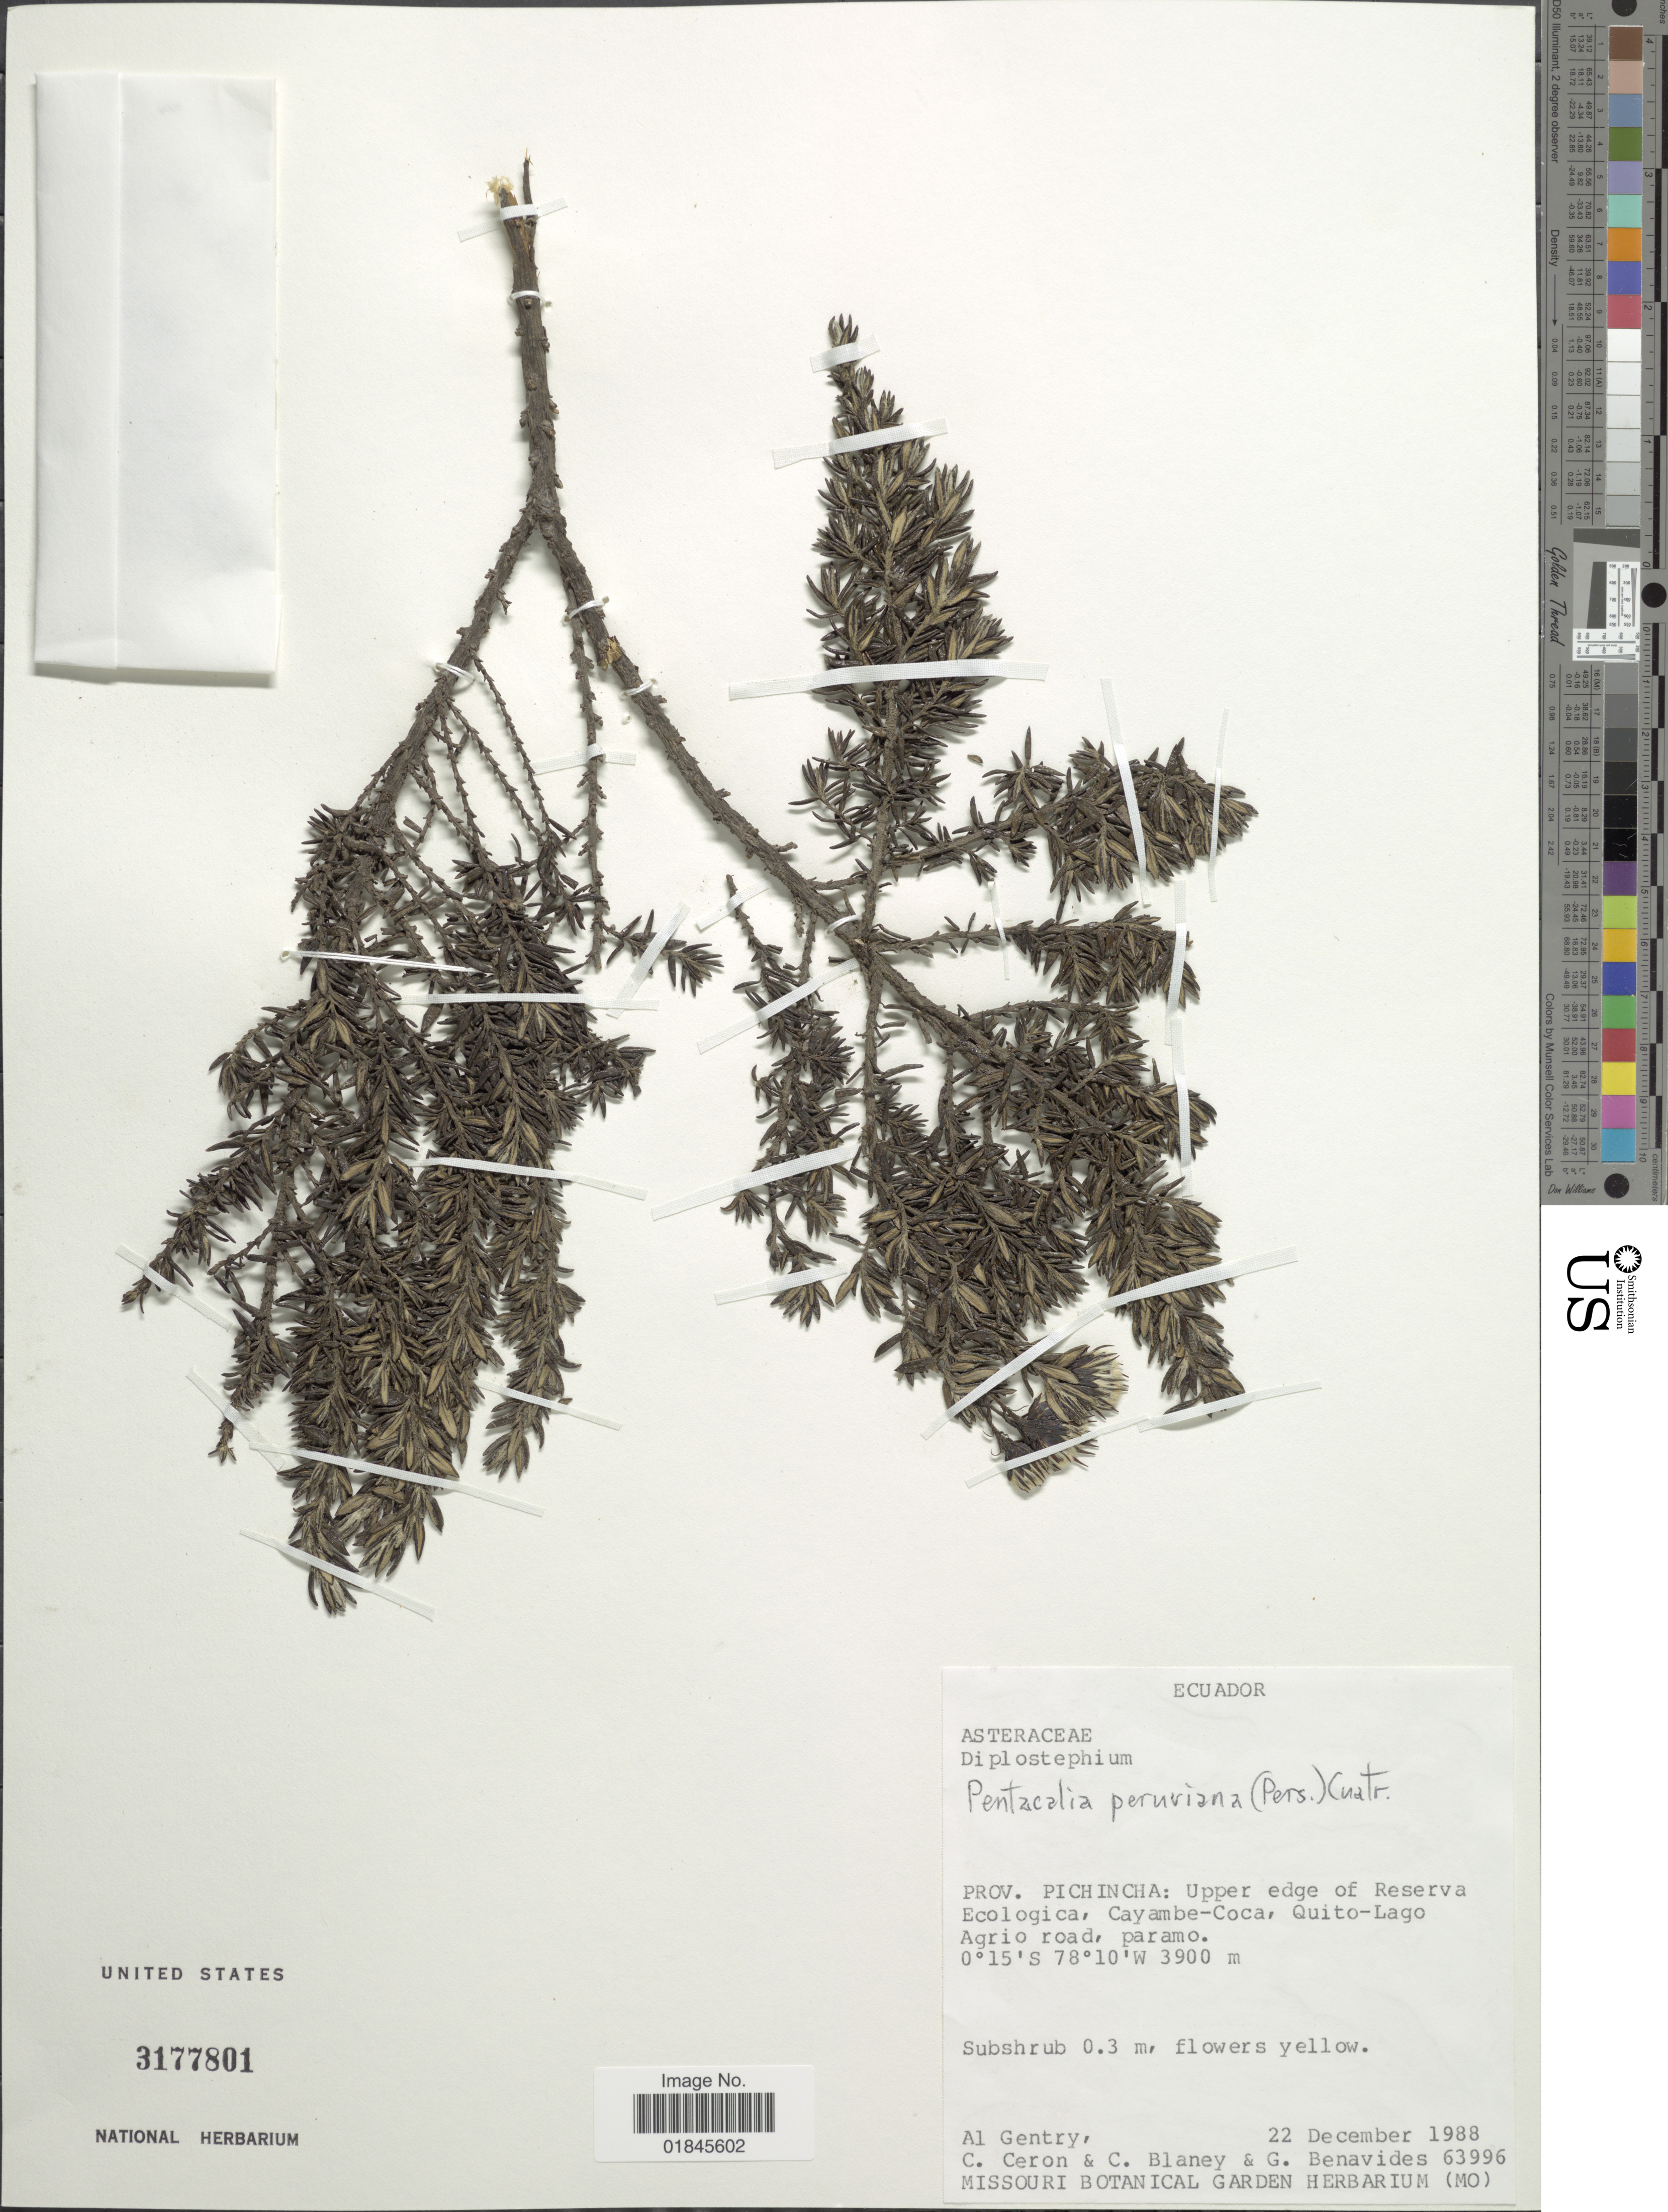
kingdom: Plantae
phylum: Tracheophyta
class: Magnoliopsida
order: Asterales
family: Asteraceae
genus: Pentacalia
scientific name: Pentacalia peruviana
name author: (Pers.) Cuatrec.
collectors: A. H. Gentry, C. E. Cerón M., C. Blaney & G. Benavides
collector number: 63996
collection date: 1988-12-22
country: Ecuador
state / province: Pichincha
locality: Prov. Pichincha: Upper edge of Reserva Ecologica, Cayambe-Coca, Quito-Lago Agrio road, paramo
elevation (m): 3900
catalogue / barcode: US 3177801